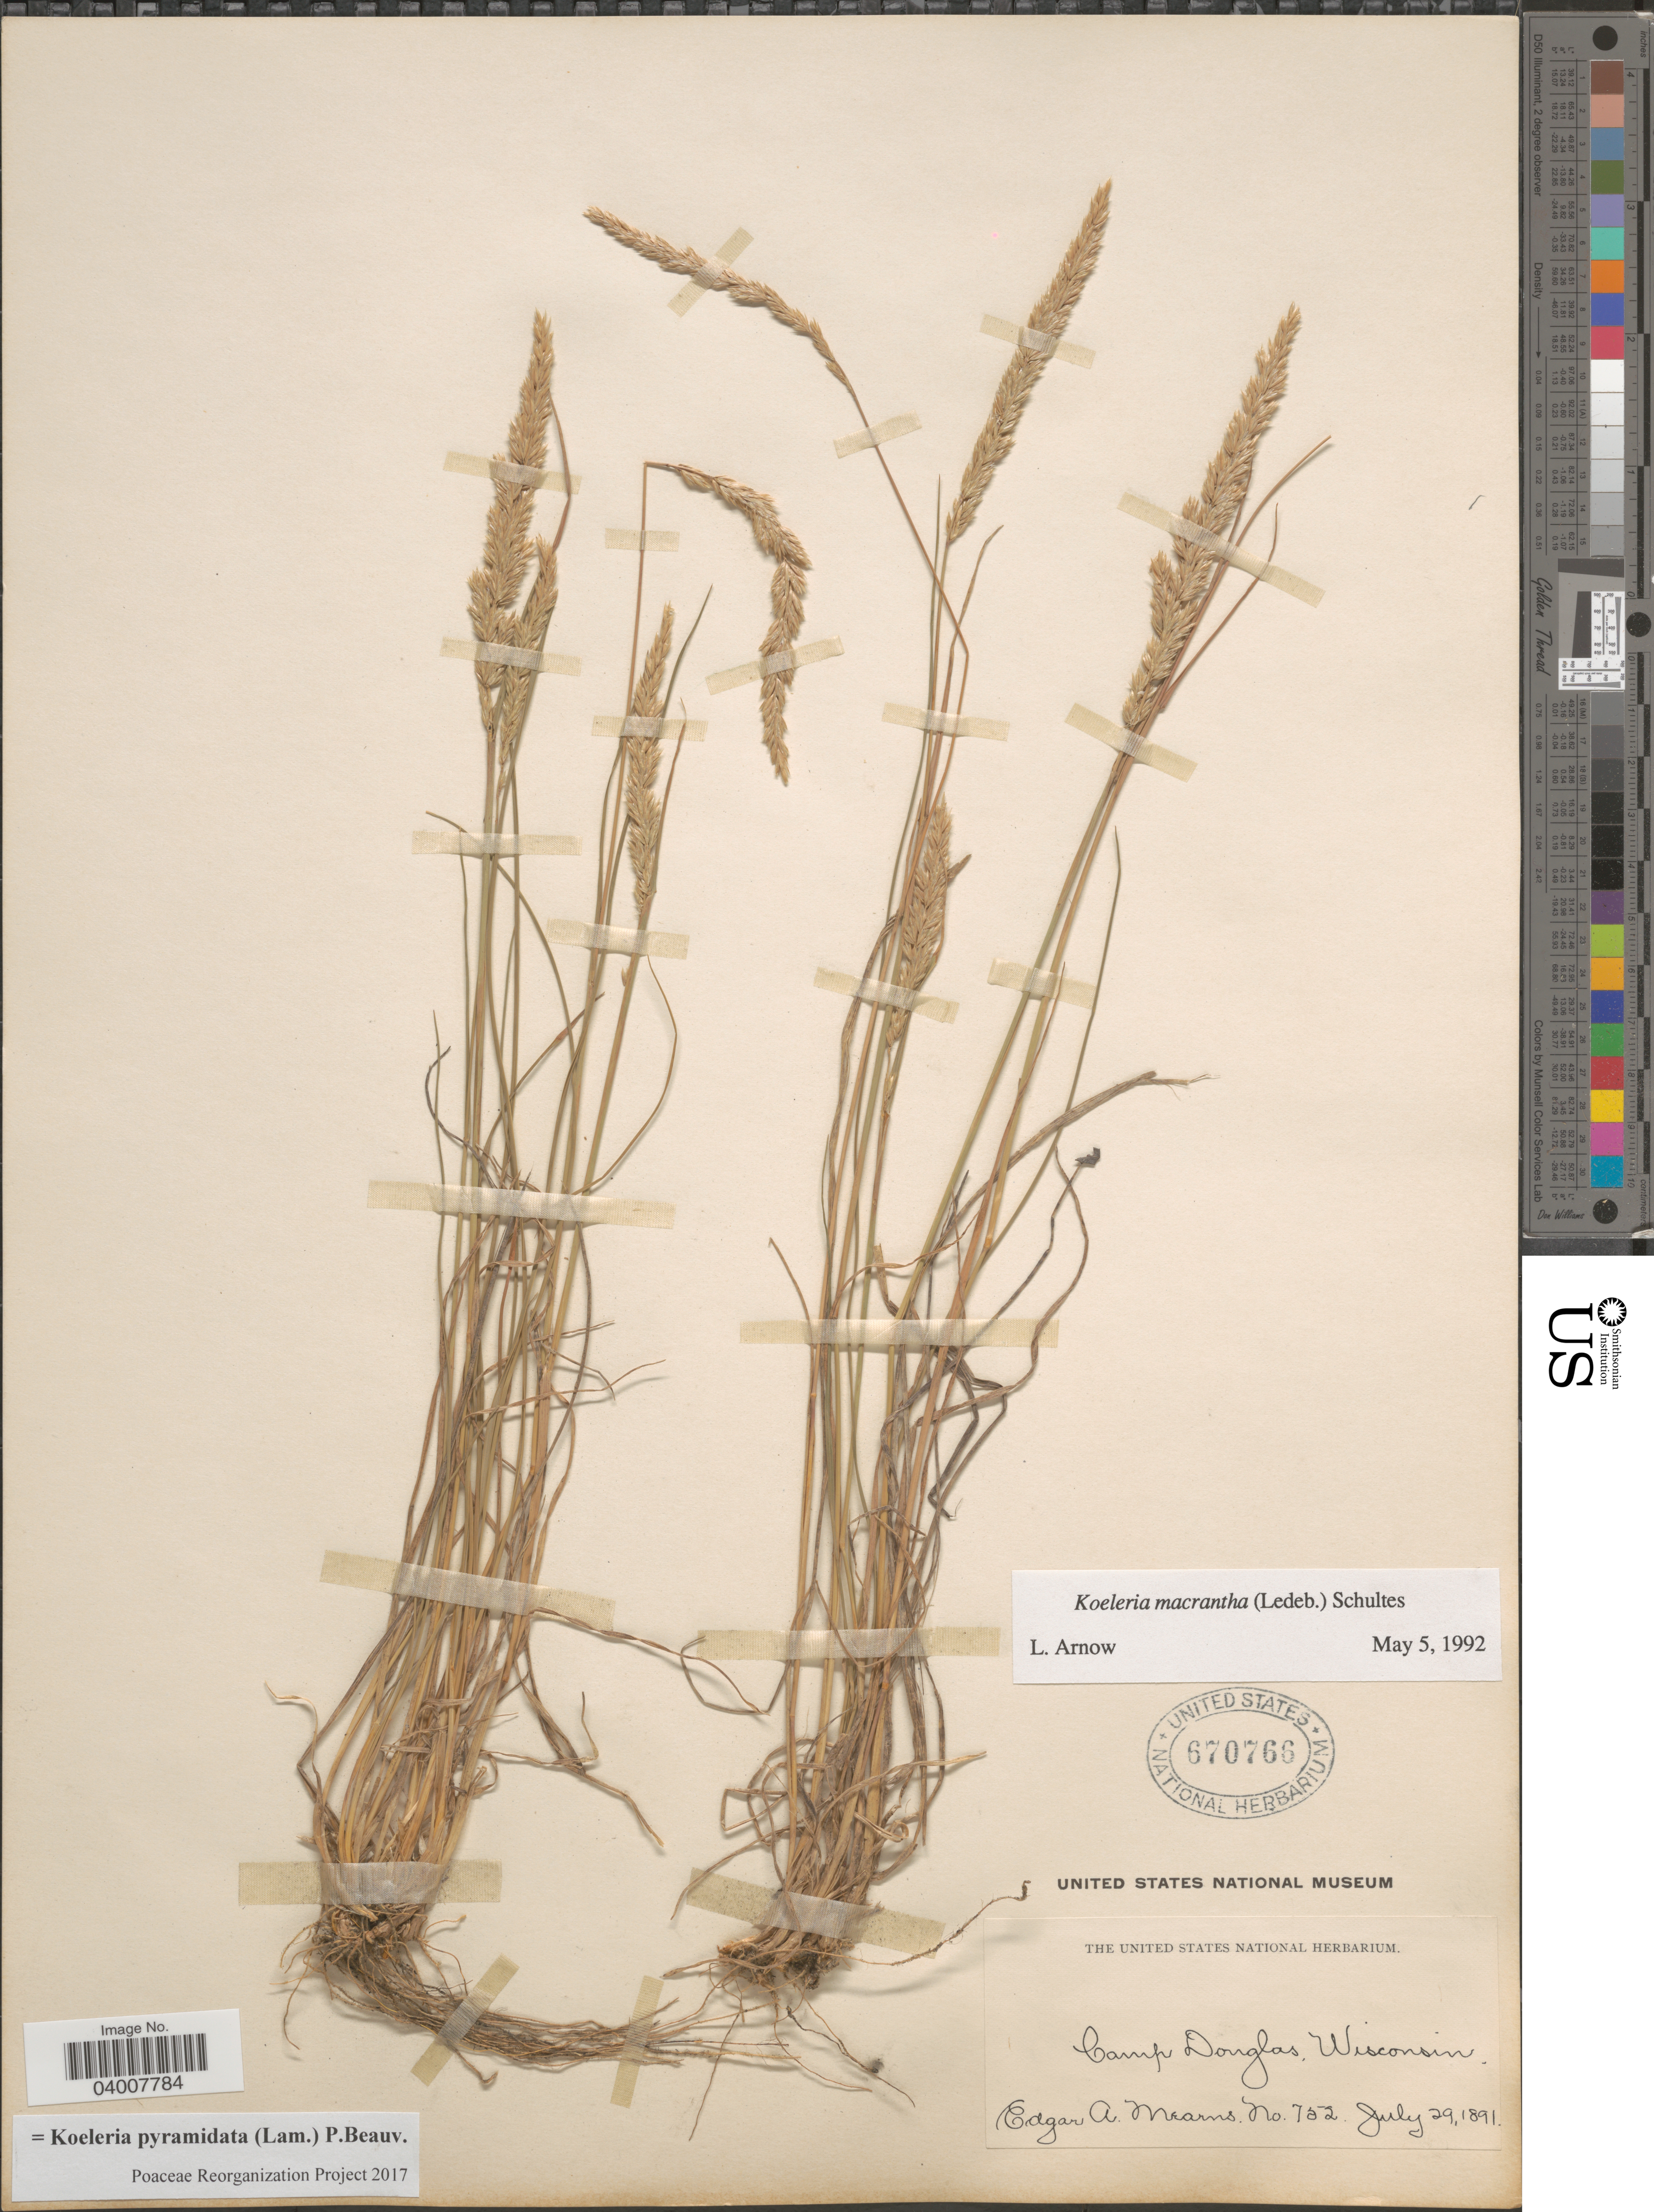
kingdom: Plantae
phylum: Tracheophyta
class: Liliopsida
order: Poales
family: Poaceae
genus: Koeleria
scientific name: Koeleria pyramidata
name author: (Lam.) P. Beauv.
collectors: E. A. Mearns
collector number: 752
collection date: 1891-07-29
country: United States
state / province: Wisconsin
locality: Camp Douglas.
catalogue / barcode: US 670766